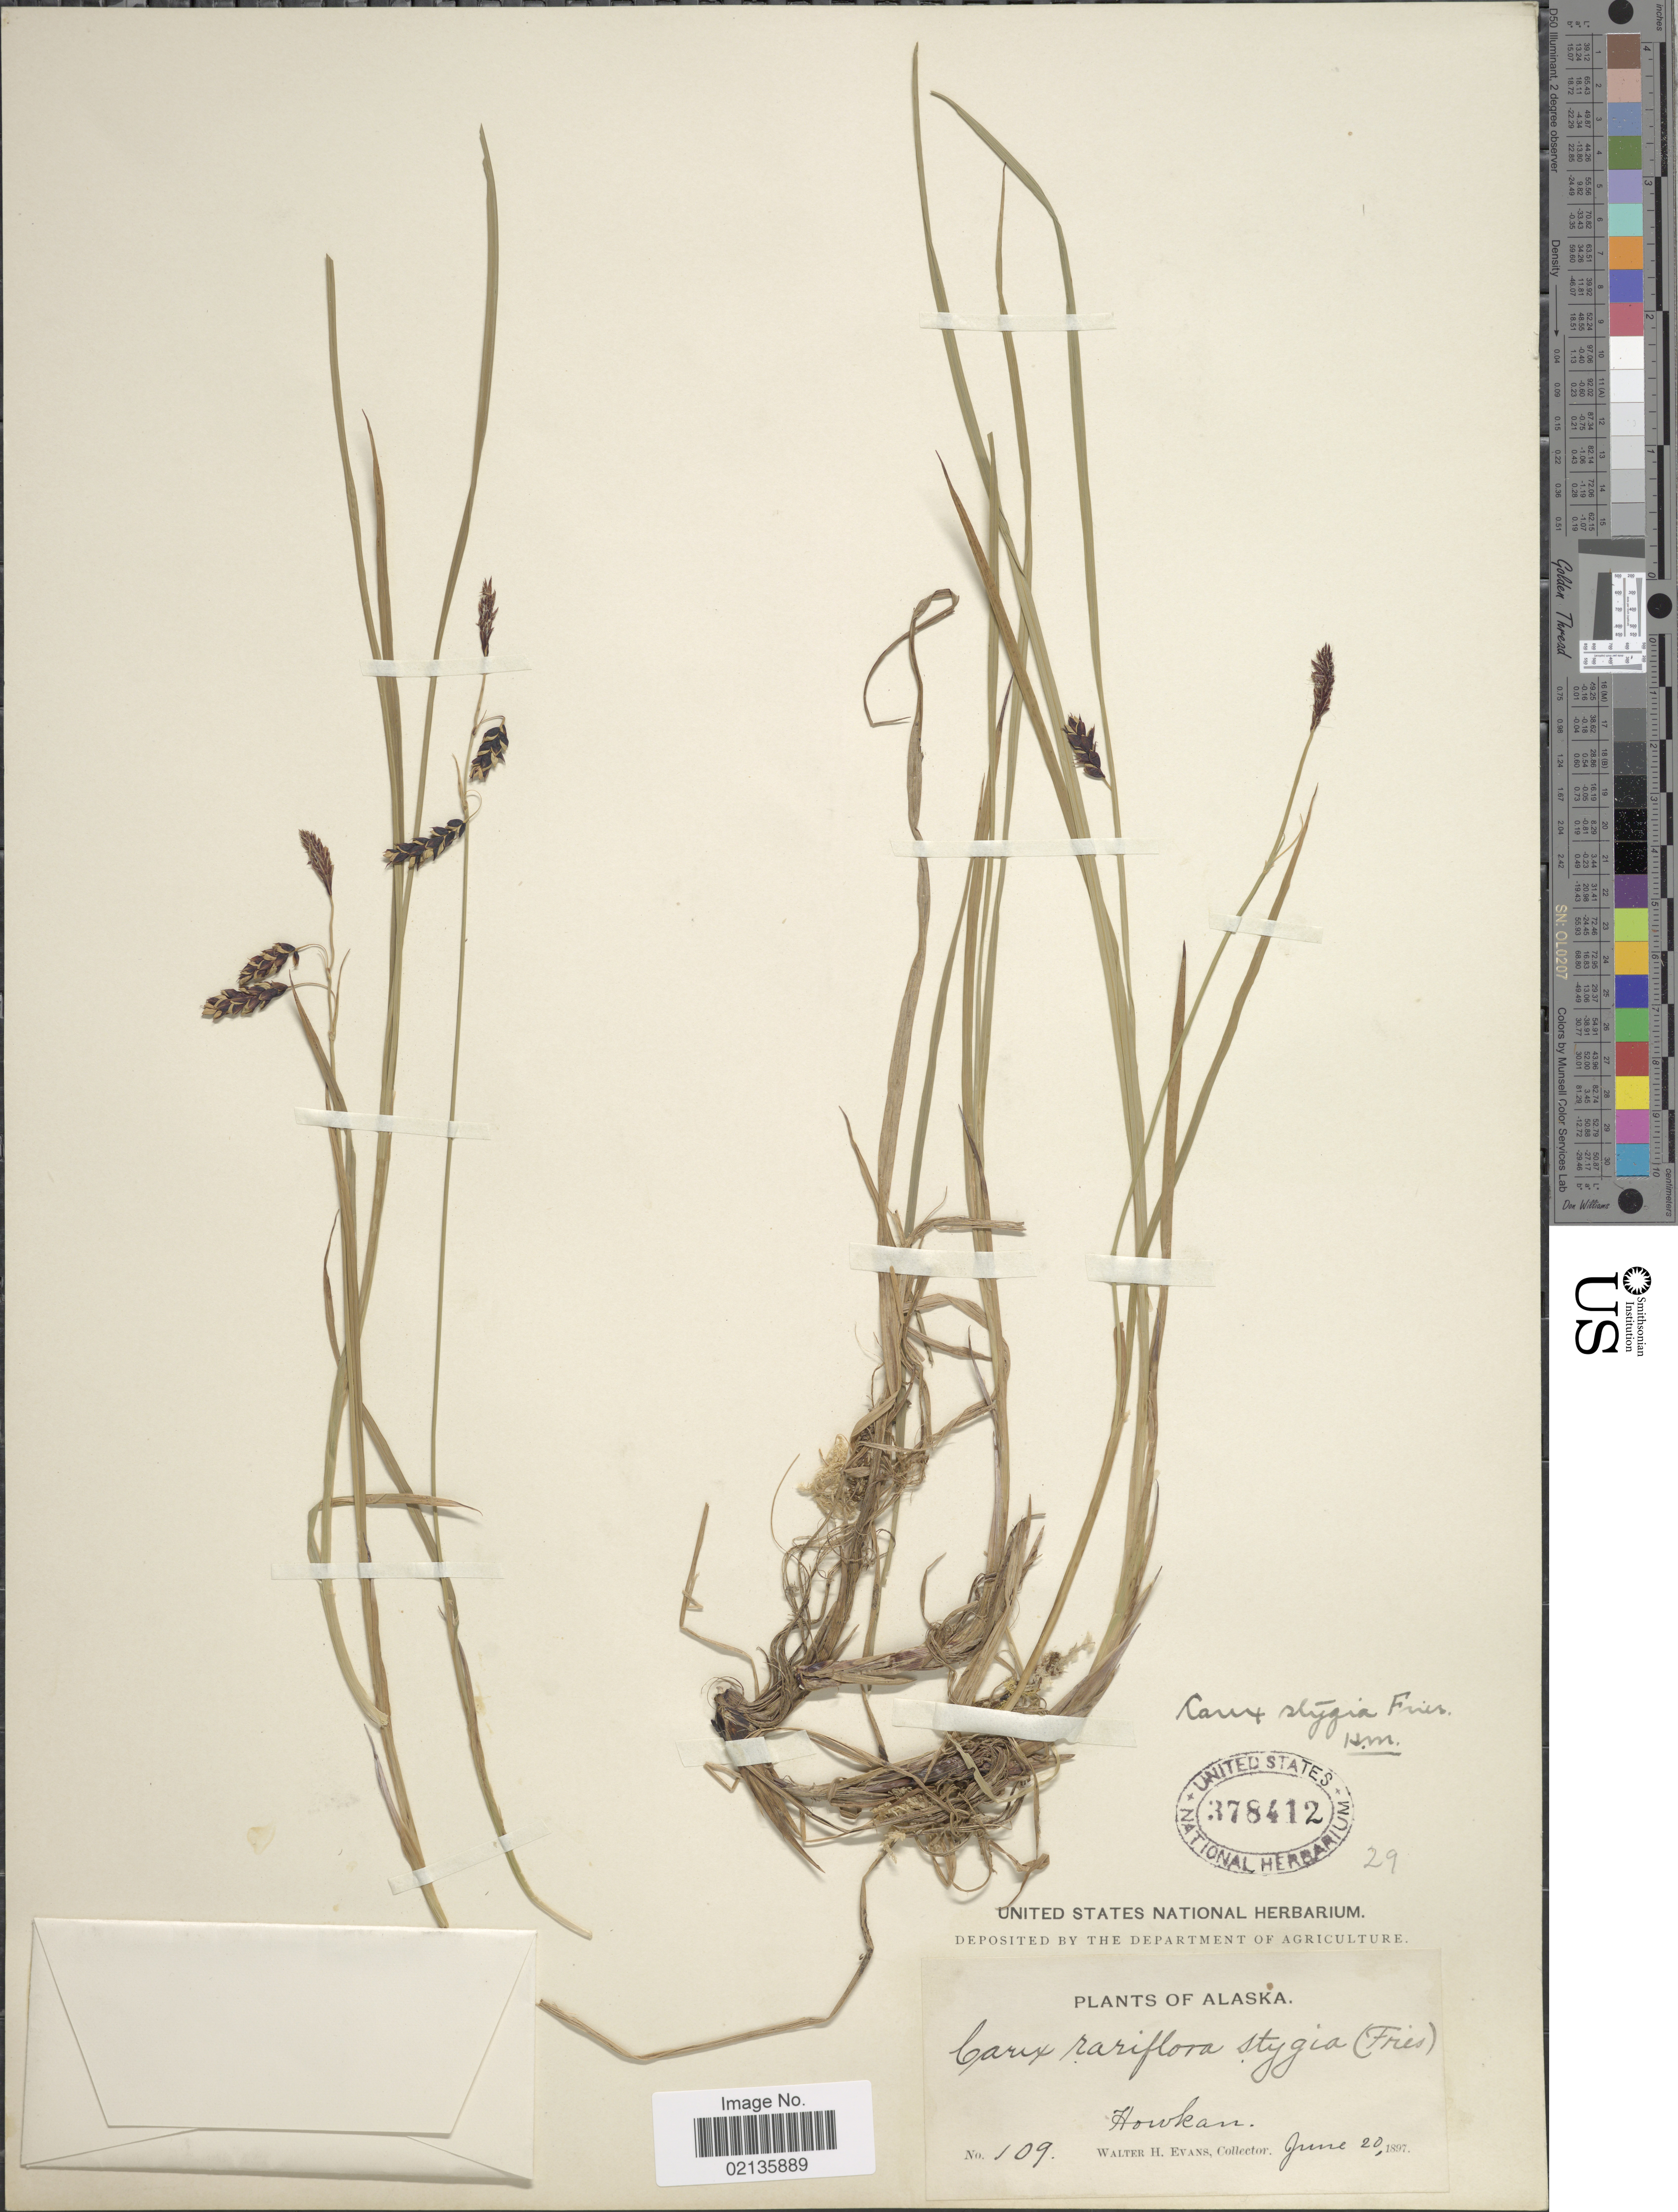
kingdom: Plantae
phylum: Tracheophyta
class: Liliopsida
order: Poales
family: Cyperaceae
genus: Carex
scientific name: Carex x stygia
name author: Fr.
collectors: W. H. Evans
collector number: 109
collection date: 1897-06-20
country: United States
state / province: Alaska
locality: Howkan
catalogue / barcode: US 378412